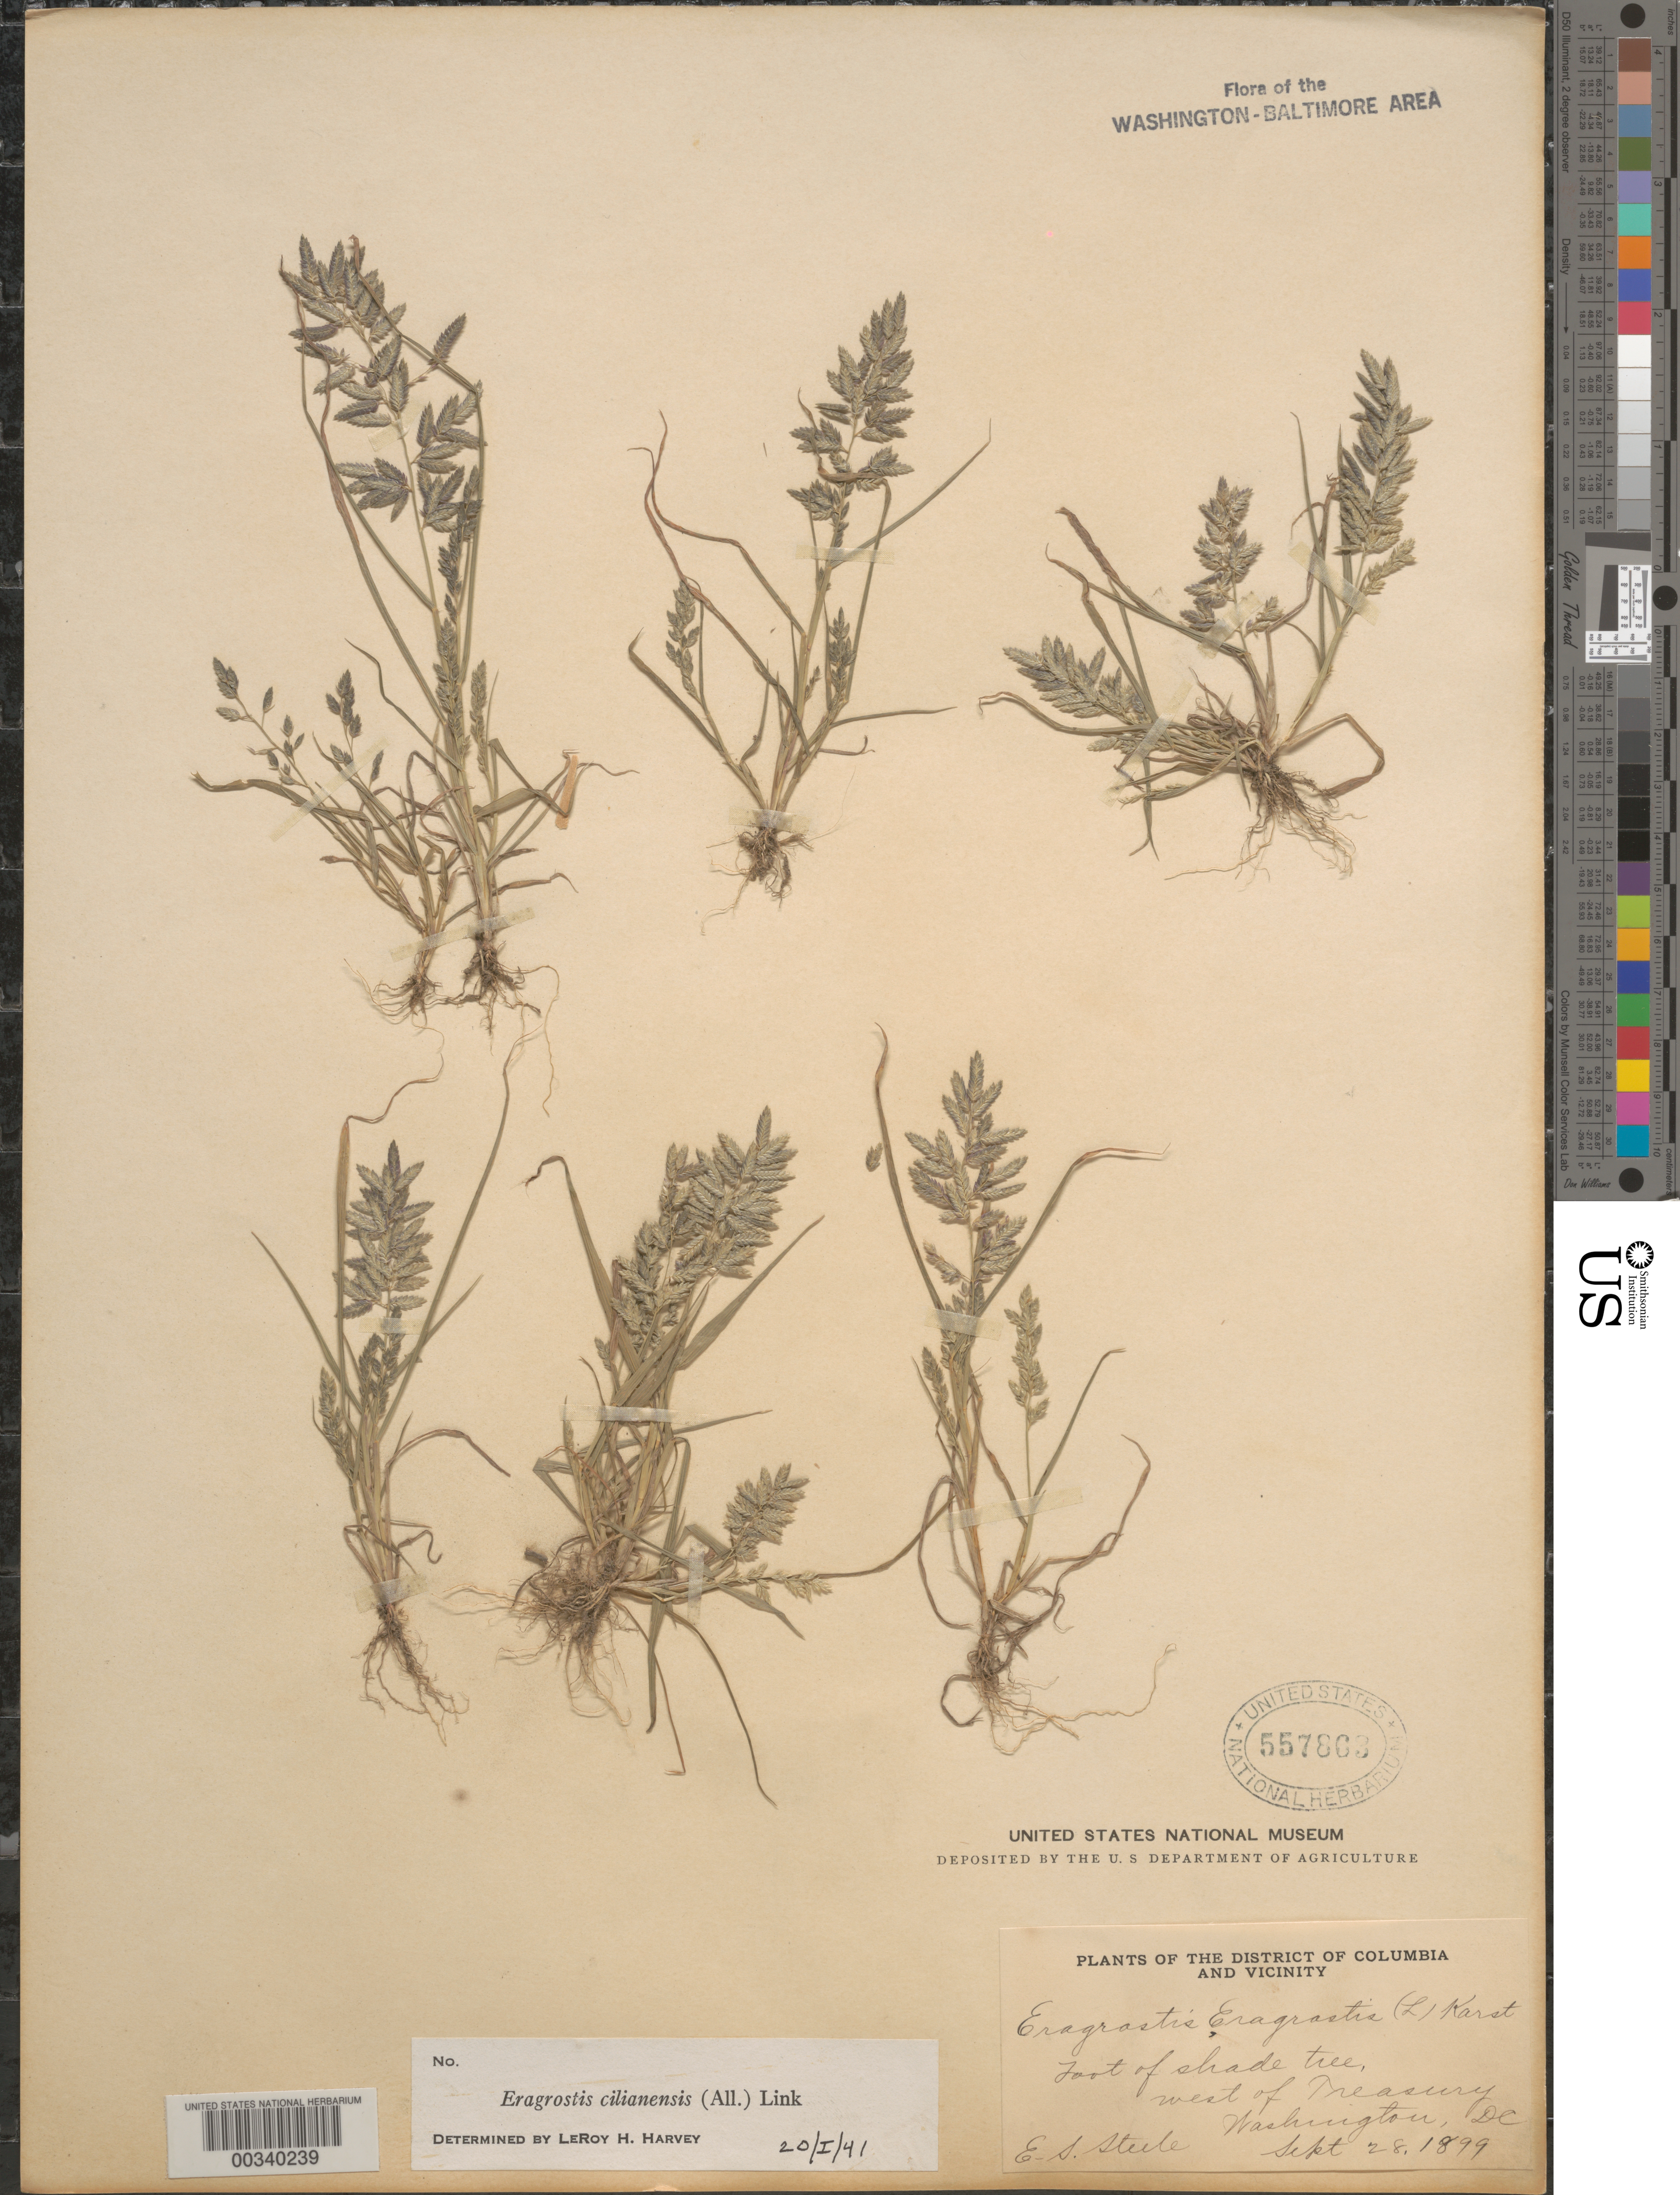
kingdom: Plantae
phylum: Tracheophyta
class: Liliopsida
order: Poales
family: Poaceae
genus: Eragrostis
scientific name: Eragrostis cilianensis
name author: (Bellardi) Vignolo ex Janch.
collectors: E. Steele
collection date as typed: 28 Sep 1899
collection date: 1899-09-28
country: United States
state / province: District of Columbia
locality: W of Treasury, Washington DC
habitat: Foot of shade tree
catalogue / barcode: US 557863